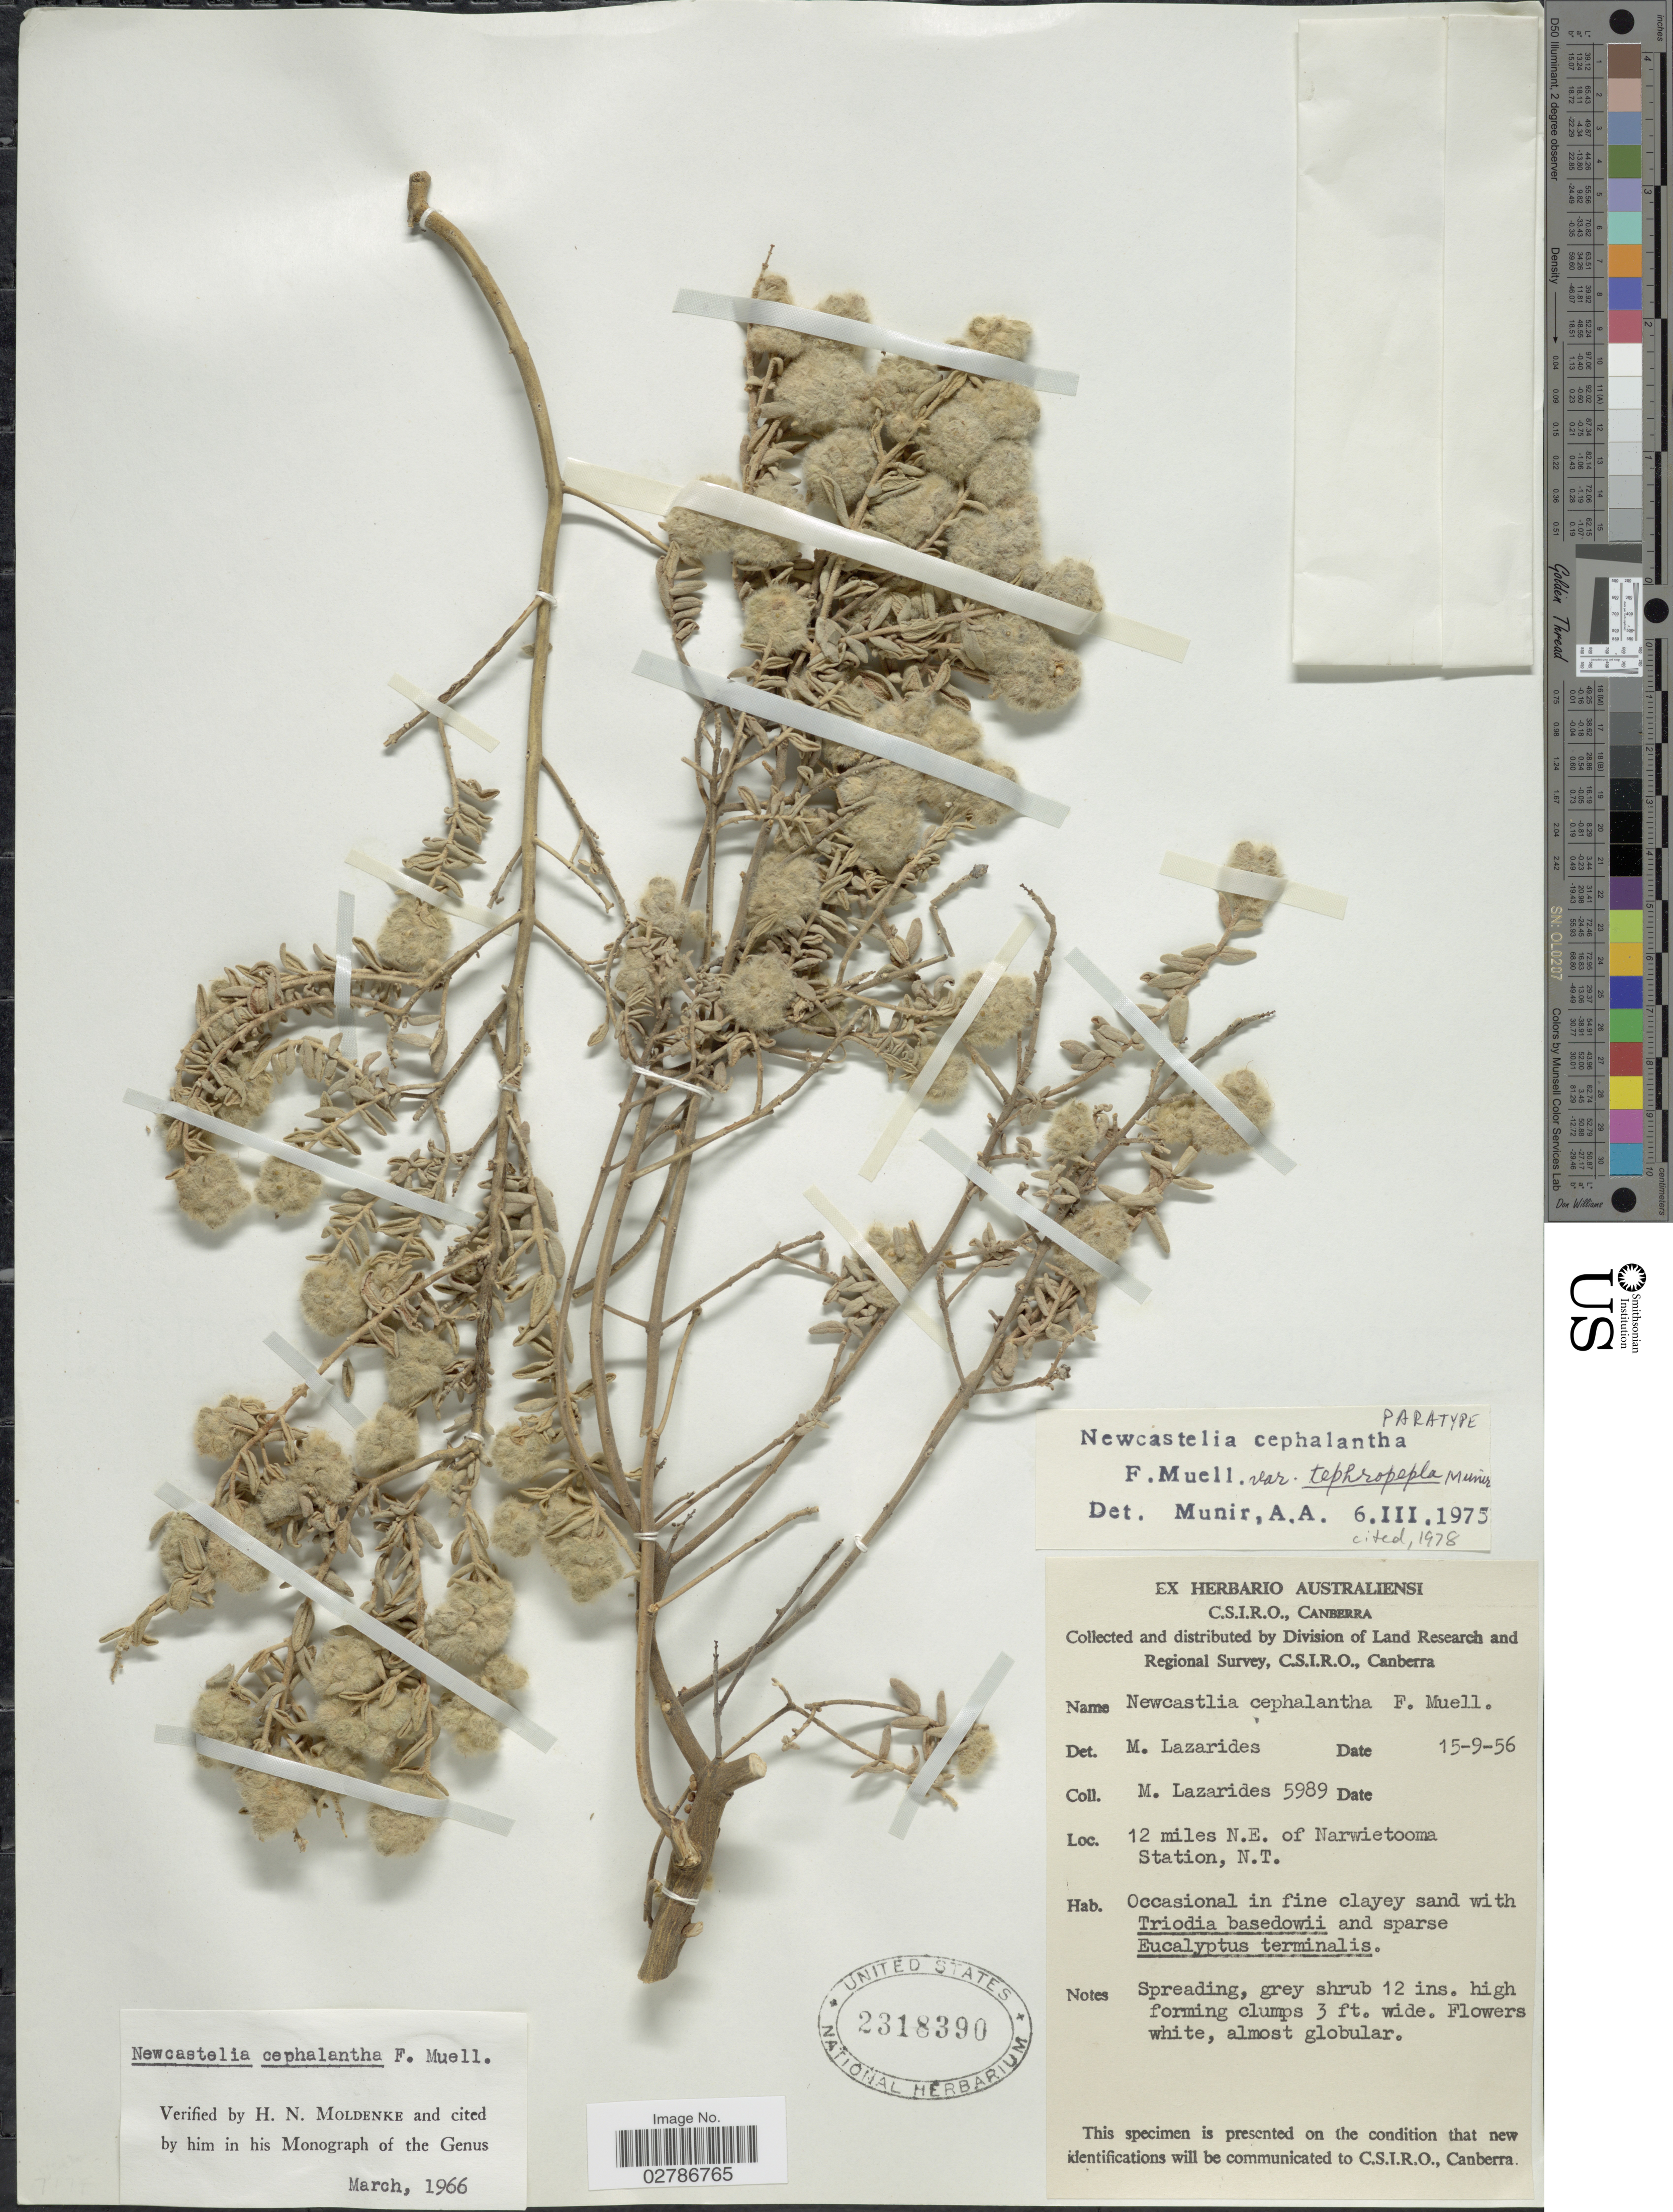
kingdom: Plantae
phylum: Tracheophyta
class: Magnoliopsida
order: Lamiales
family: Lamiaceae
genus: Newcastelia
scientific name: Newcastelia cephalantha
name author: F. Muell.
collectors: M. Lazarides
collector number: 5989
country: Australia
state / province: Northern Territory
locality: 12 miles N.E. of Narwietooma Station, N.T.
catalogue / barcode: US 2318390